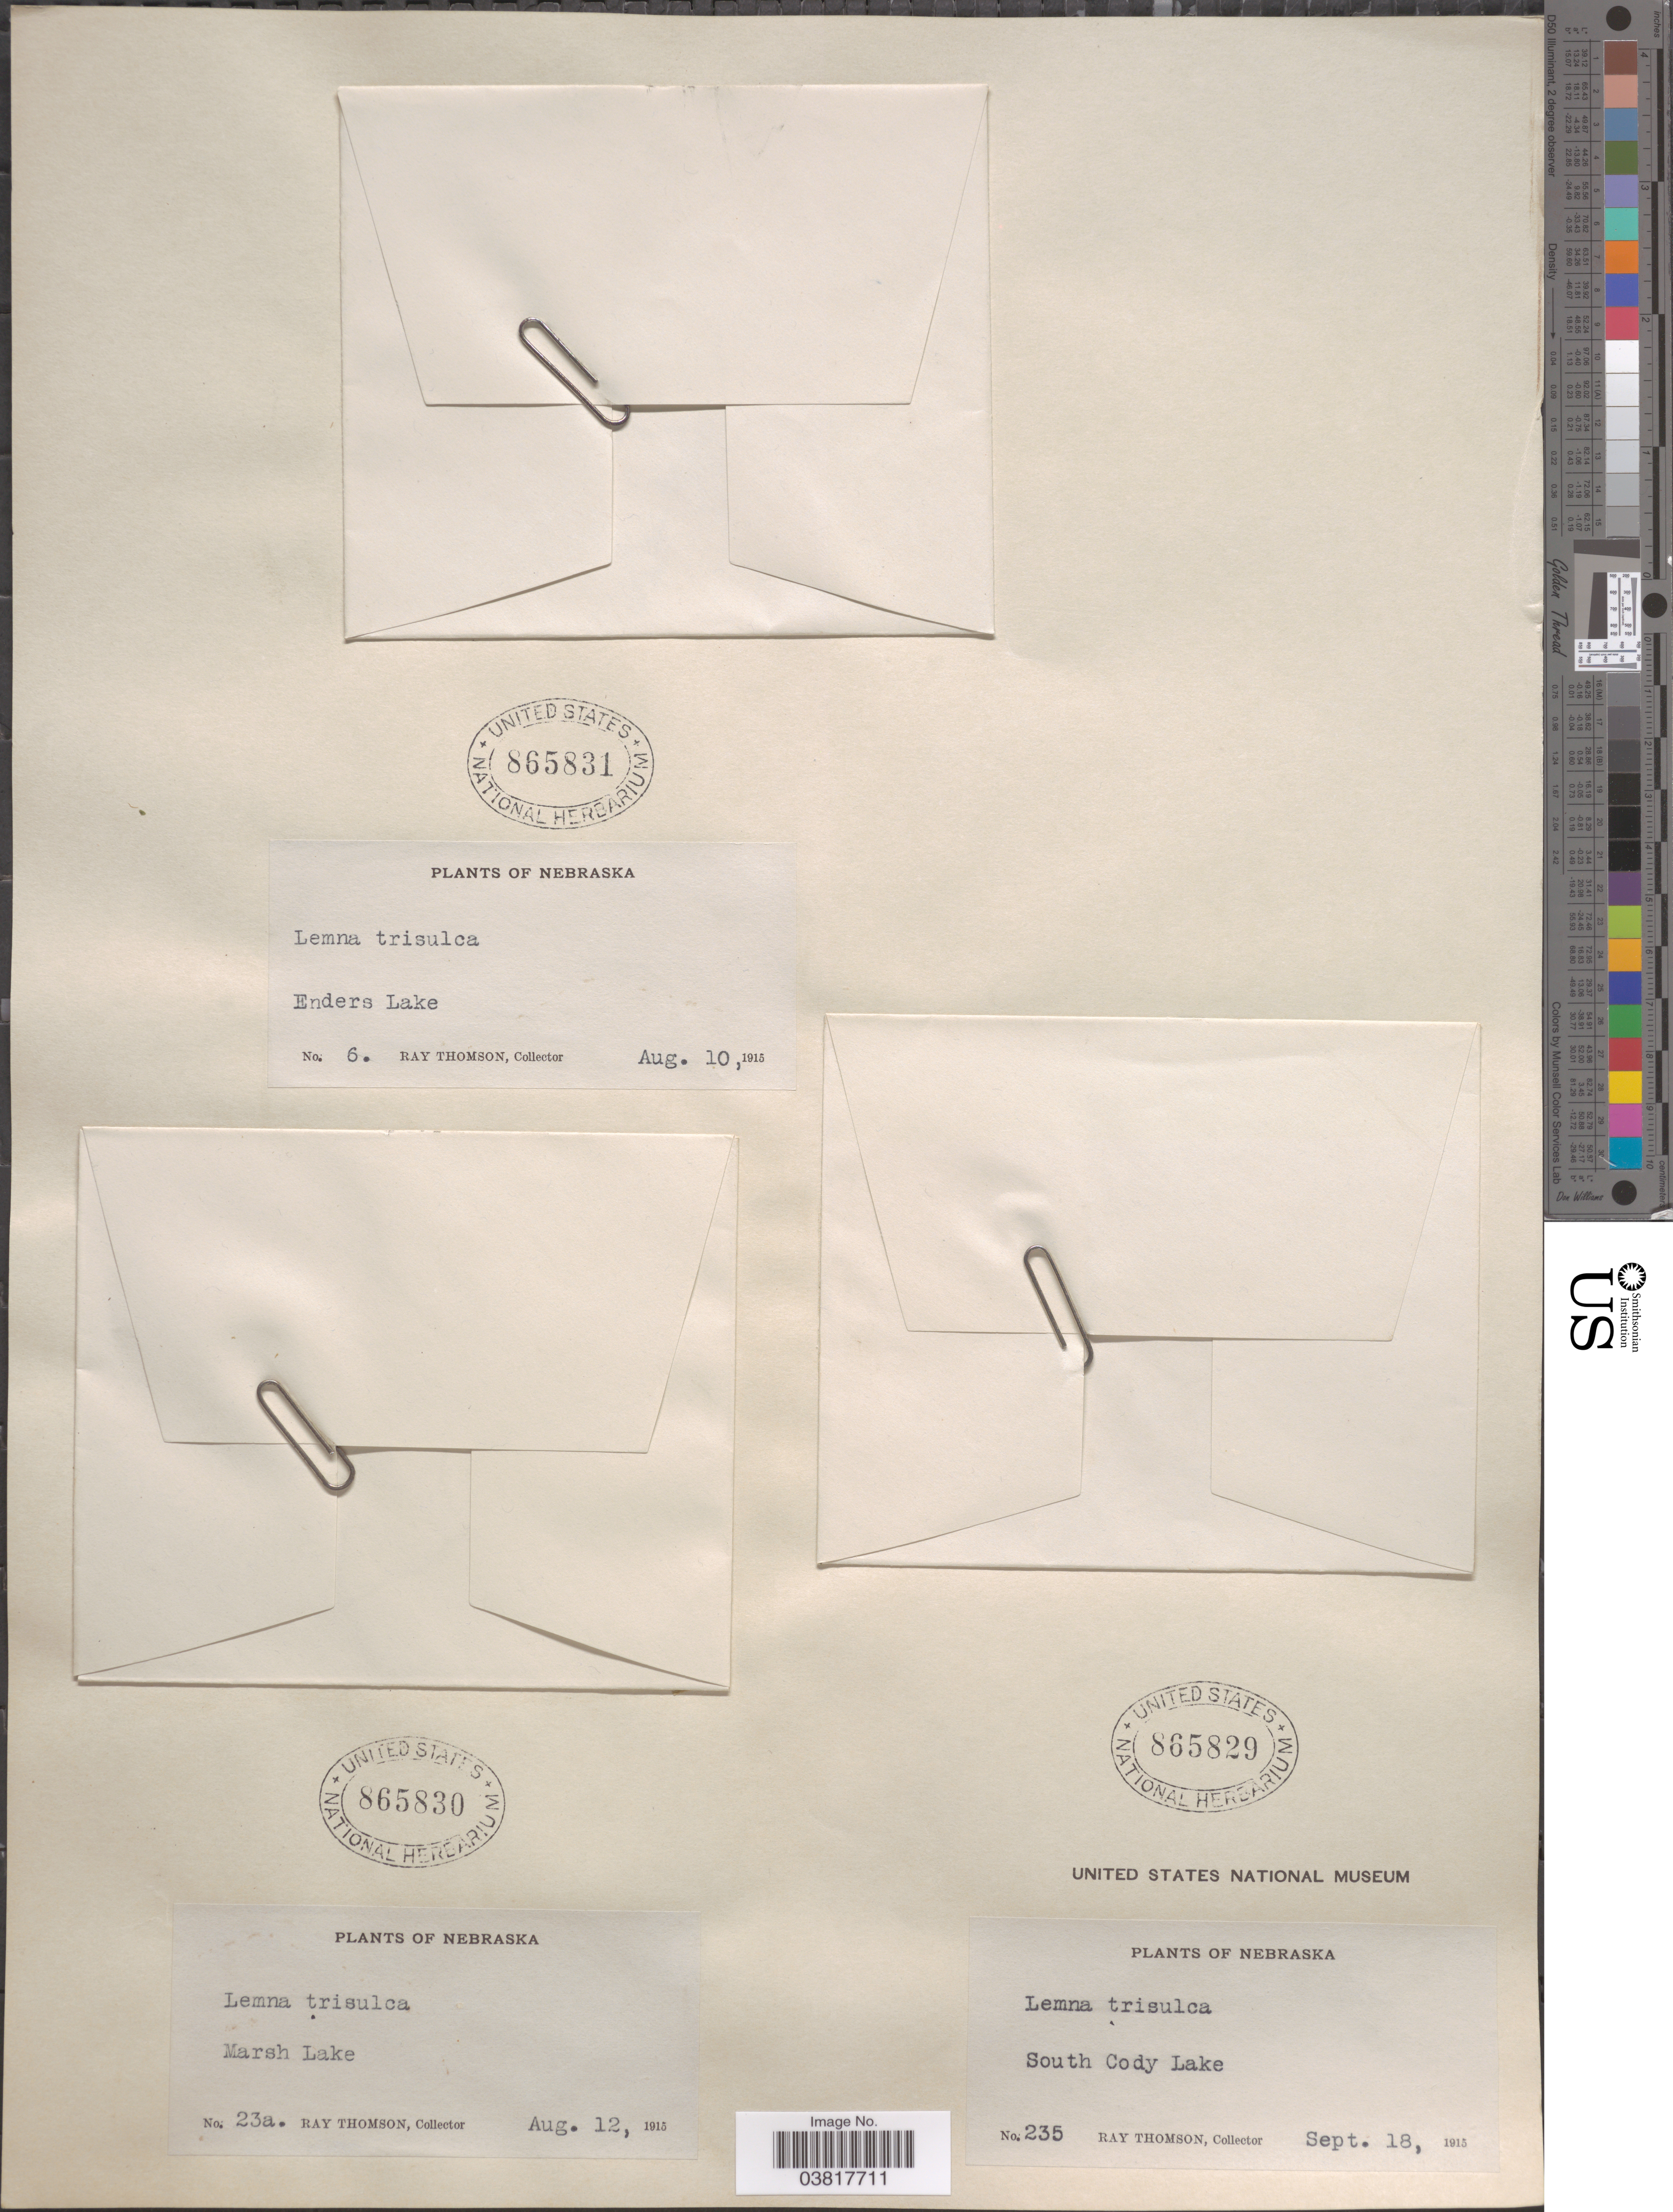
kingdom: Plantae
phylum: Tracheophyta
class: Liliopsida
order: Alismatales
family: Araceae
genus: Lemna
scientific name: Lemna trisulca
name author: L.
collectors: R. Thomson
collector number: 6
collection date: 1915-08-10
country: United States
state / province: Nebraska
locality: Enders Lake.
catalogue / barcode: US 865831